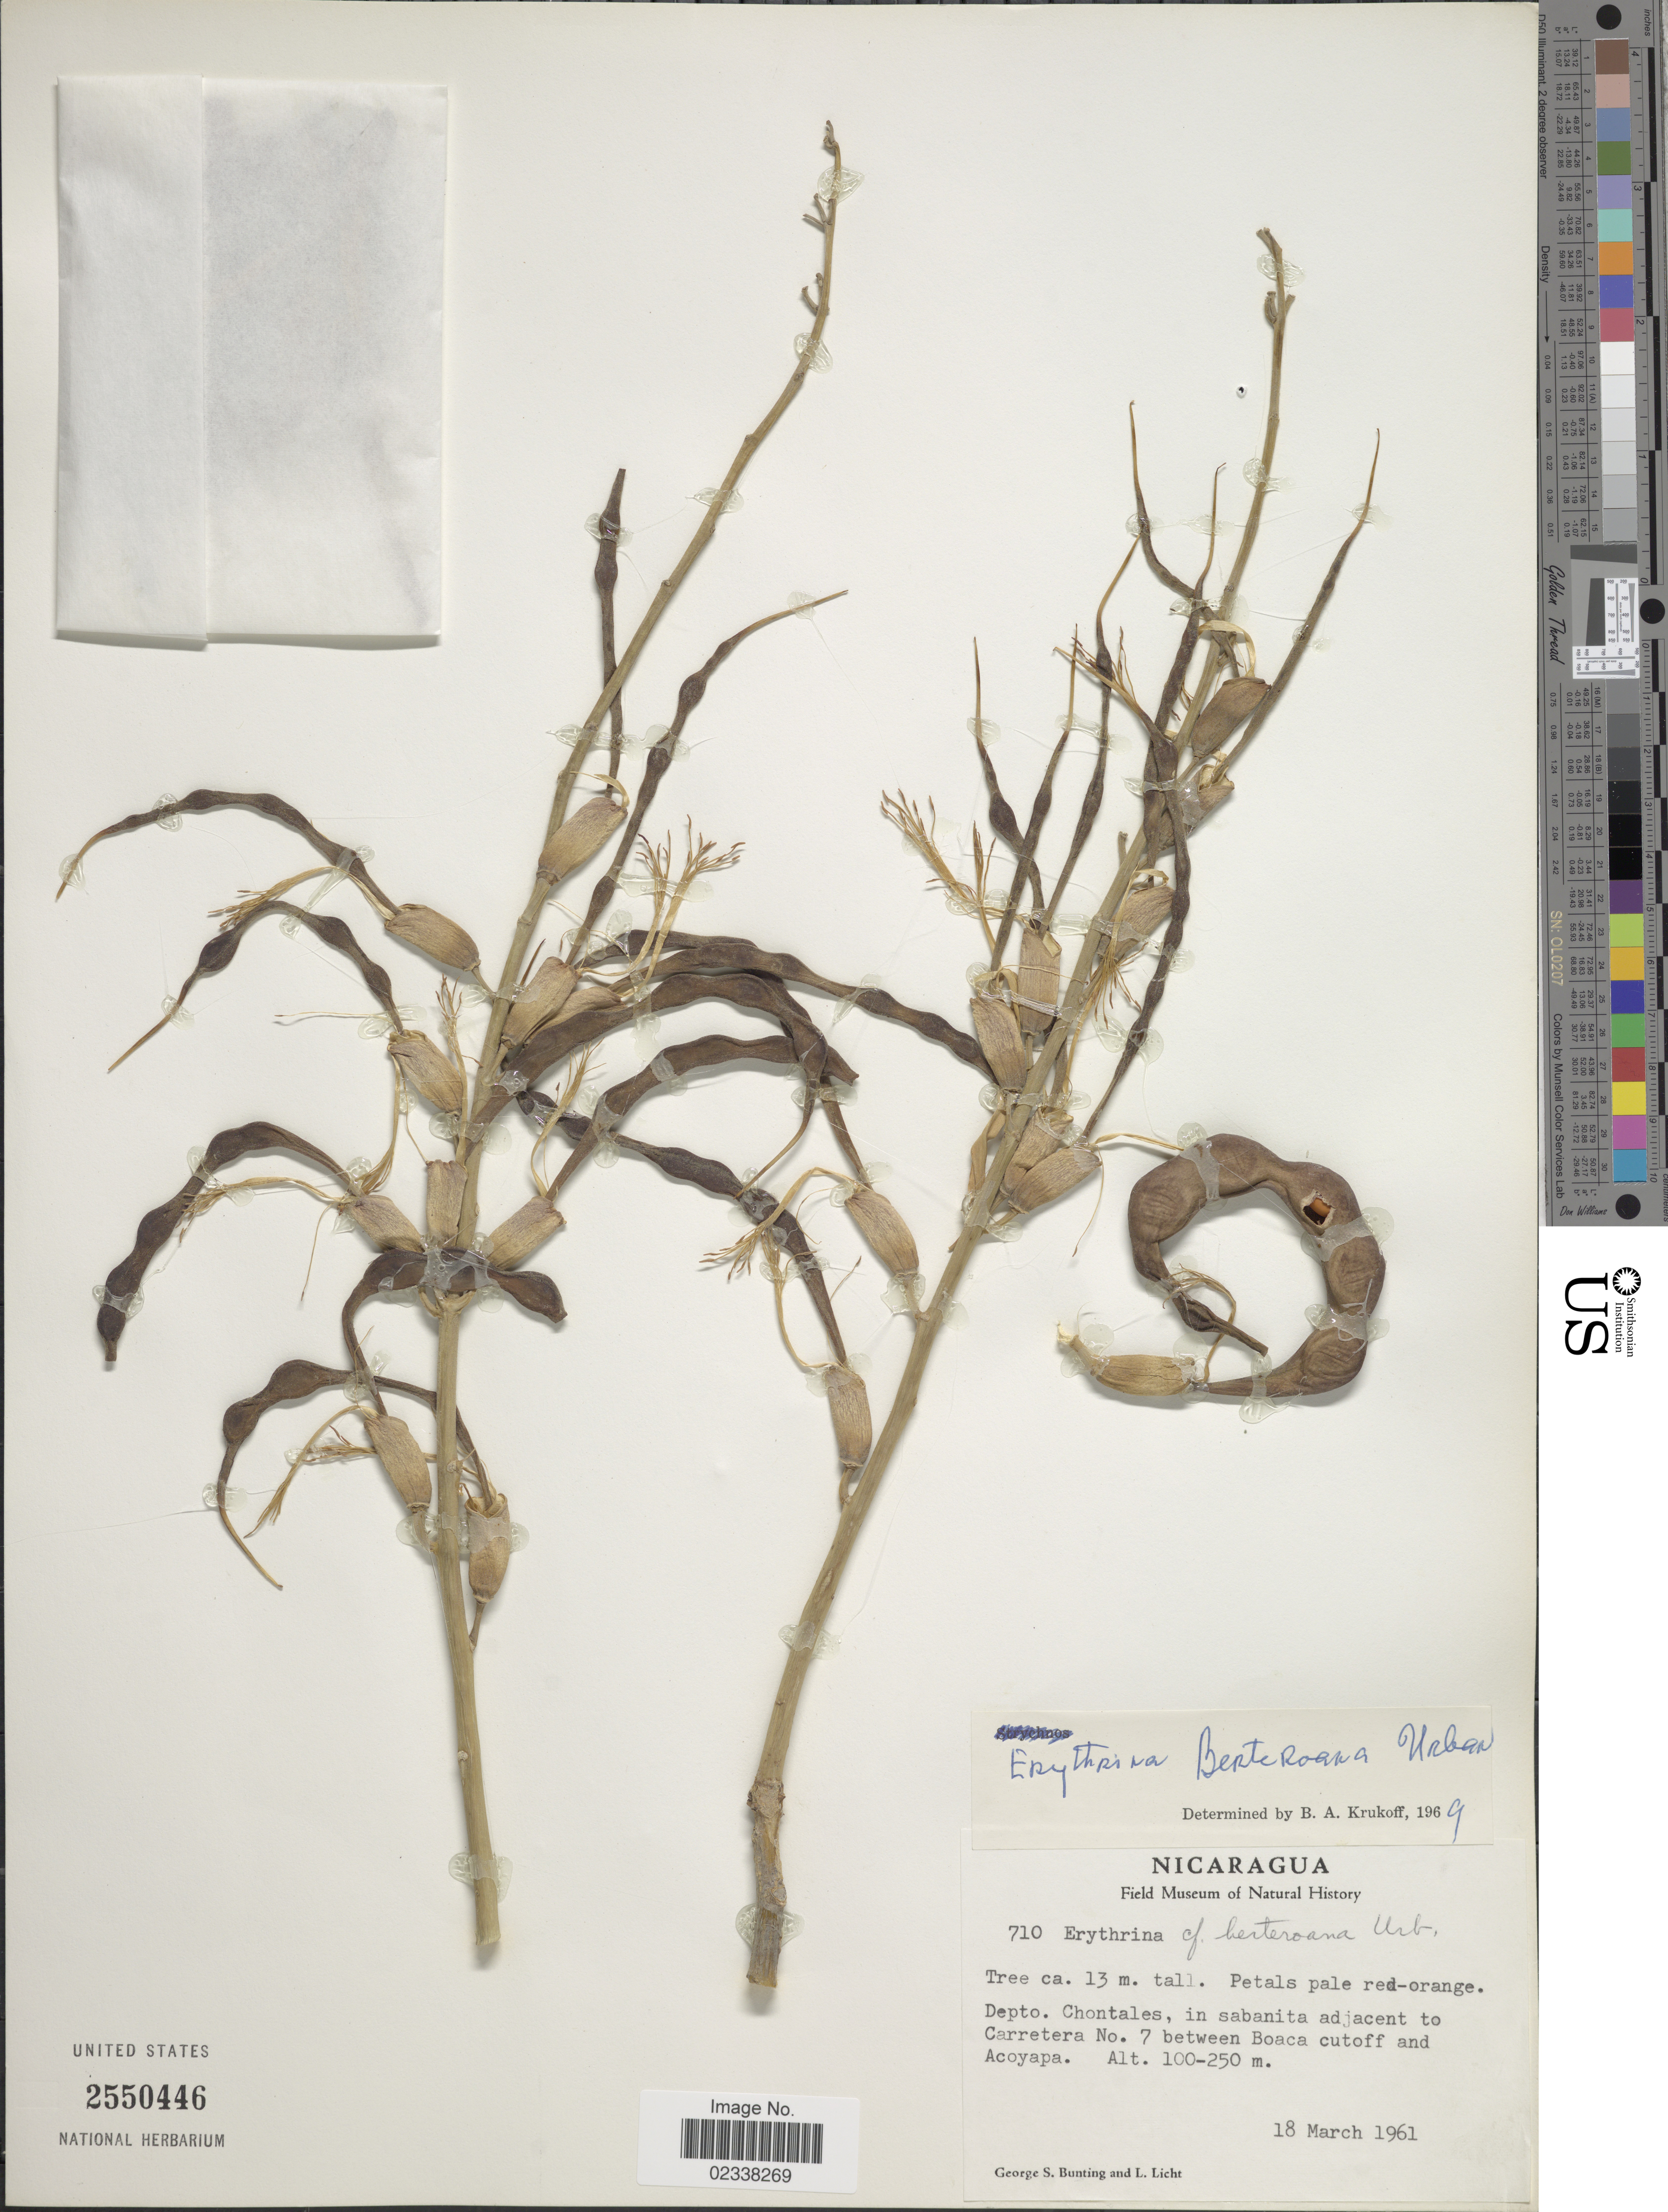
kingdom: Plantae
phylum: Tracheophyta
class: Magnoliopsida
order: Fabales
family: Fabaceae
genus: Erythrina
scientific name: Erythrina berteroana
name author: Urb.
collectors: G. S. Bunting & L. Licht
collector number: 710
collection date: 1961-03-18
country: Nicaragua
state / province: Chontales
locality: in sabanita adjacent to Carretera No. 7 between Boaca cutoff and Acoyapa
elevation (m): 100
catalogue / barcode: US 2550446